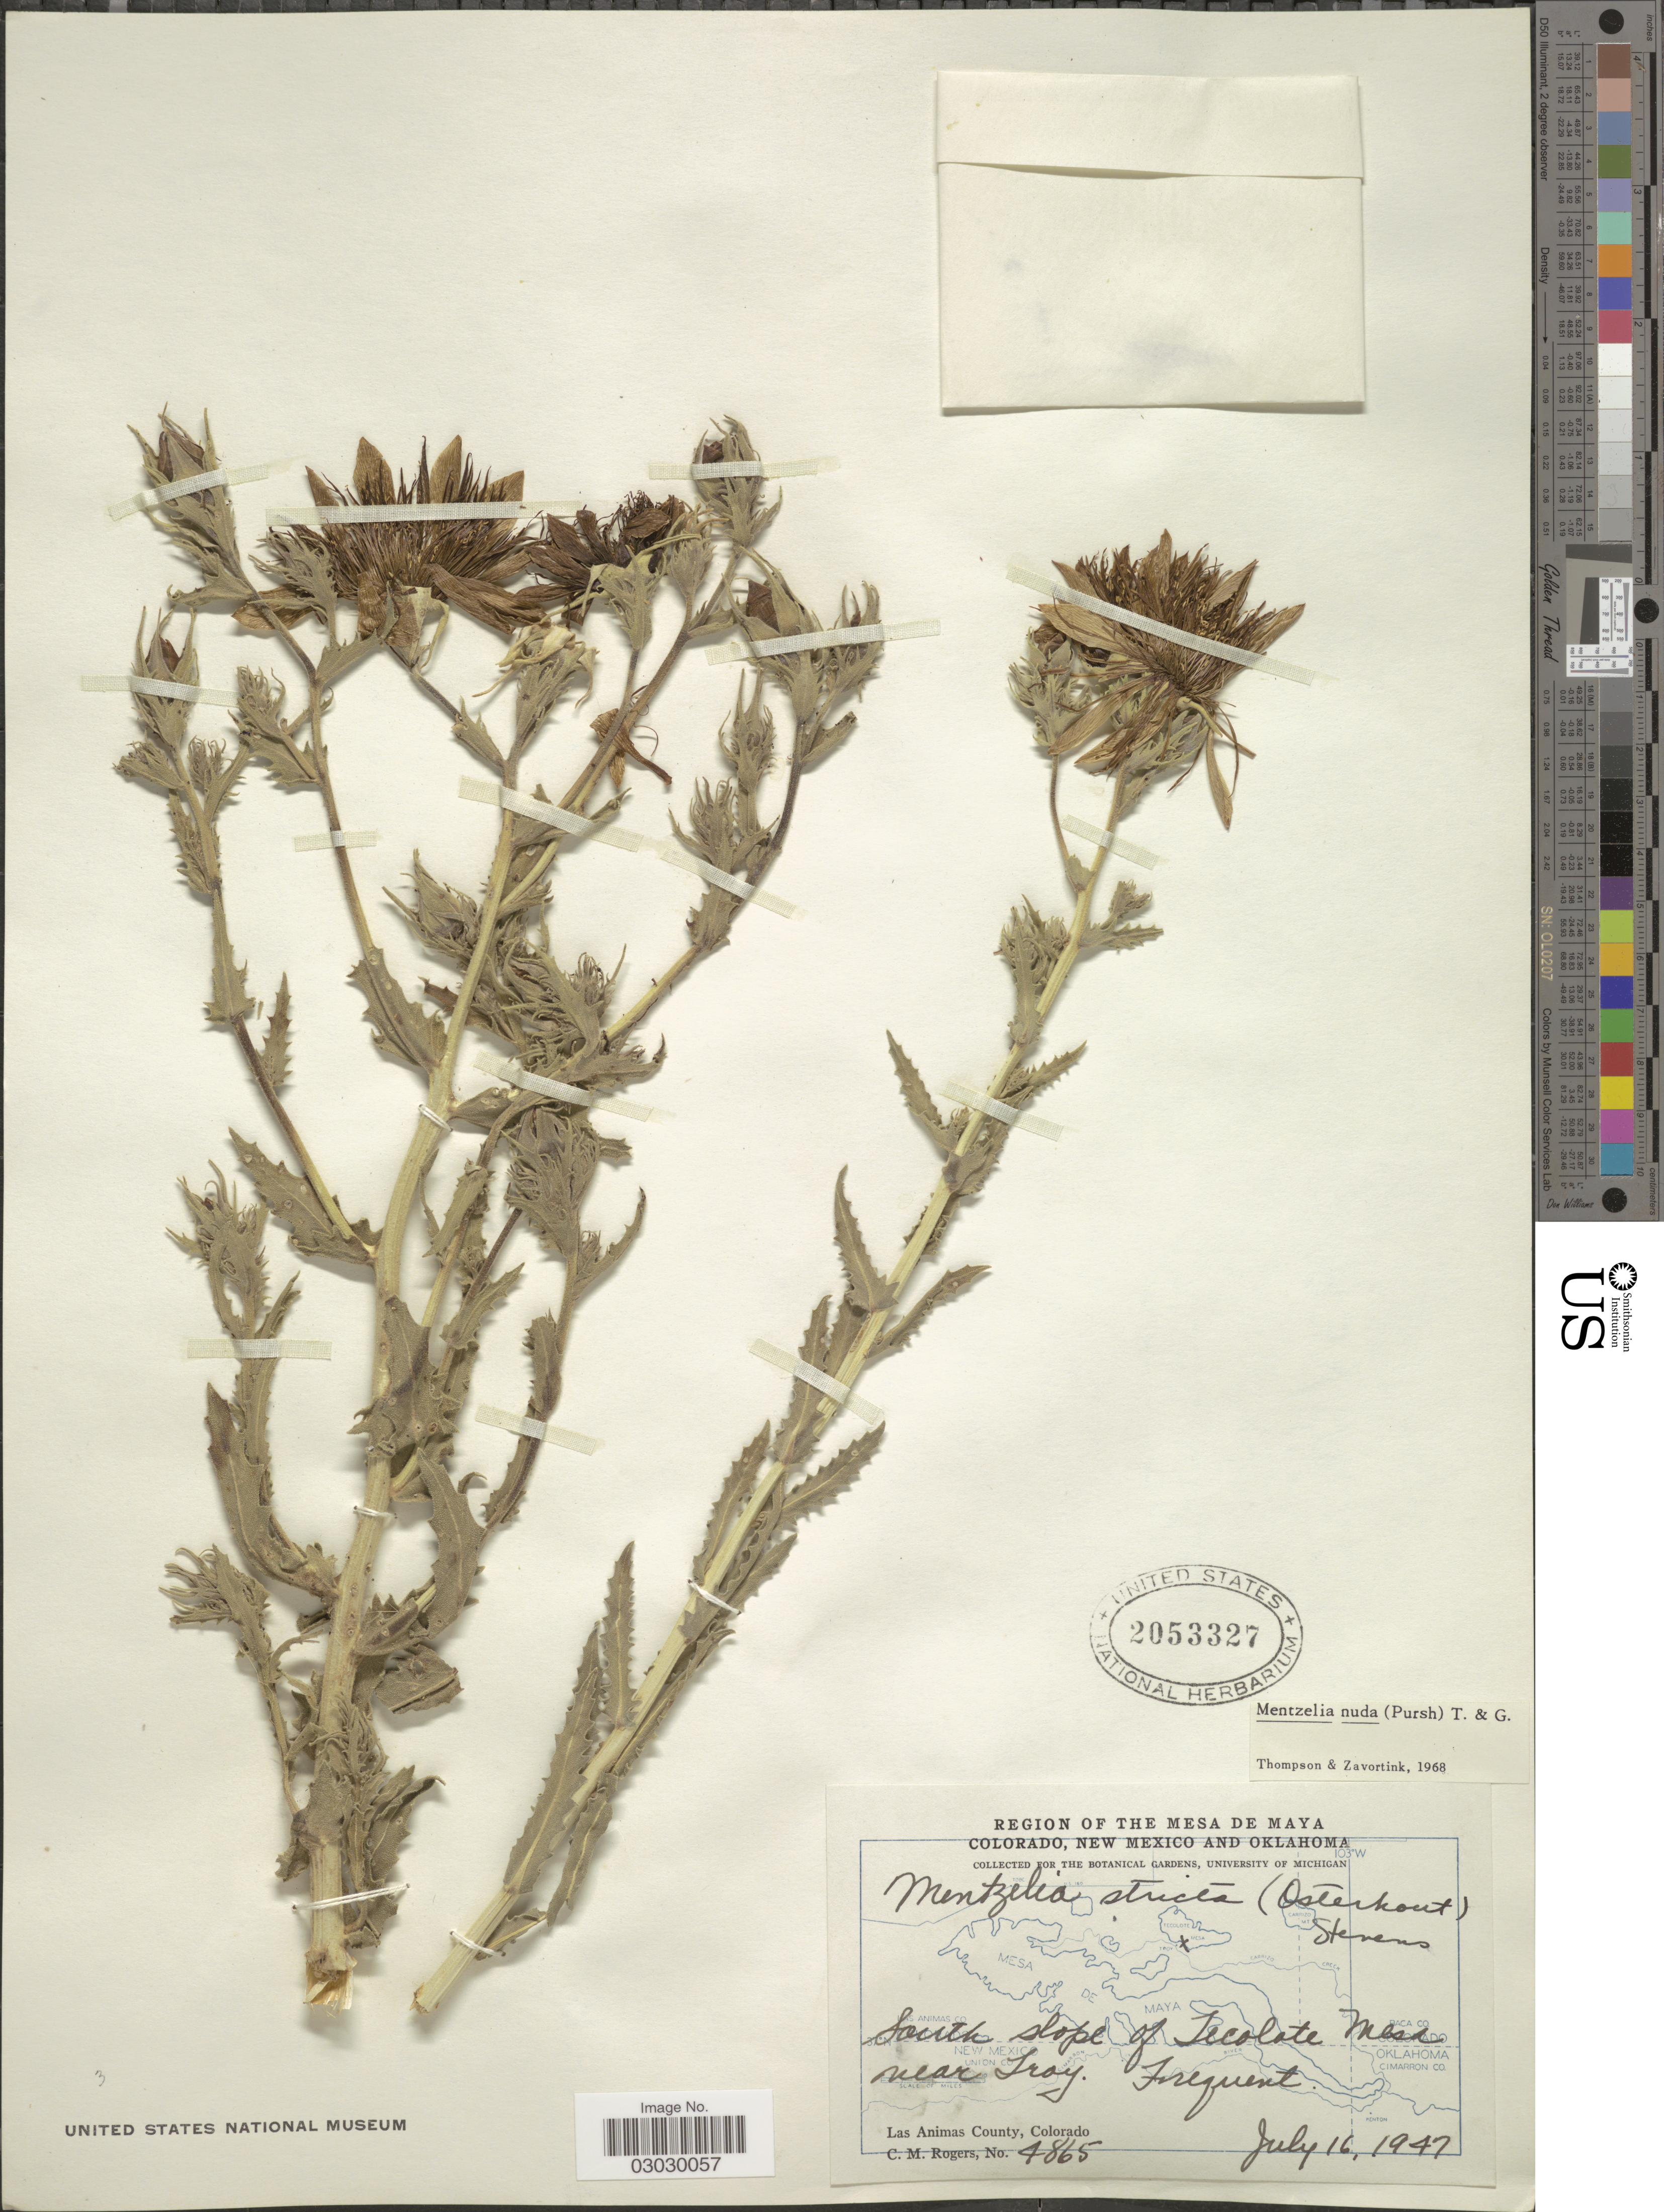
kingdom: Plantae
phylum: Tracheophyta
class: Magnoliopsida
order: Cornales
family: Loasaceae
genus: Mentzelia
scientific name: Mentzelia nuda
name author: (Pursh) Torr. & A. Gray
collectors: C. M. Rogers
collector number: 4865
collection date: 1947-07-16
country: United States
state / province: Colorado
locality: Region of the Mesa de Maya. South slope of Tecolate Mesa near Troy. Las Animas County.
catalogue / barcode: US 2053327